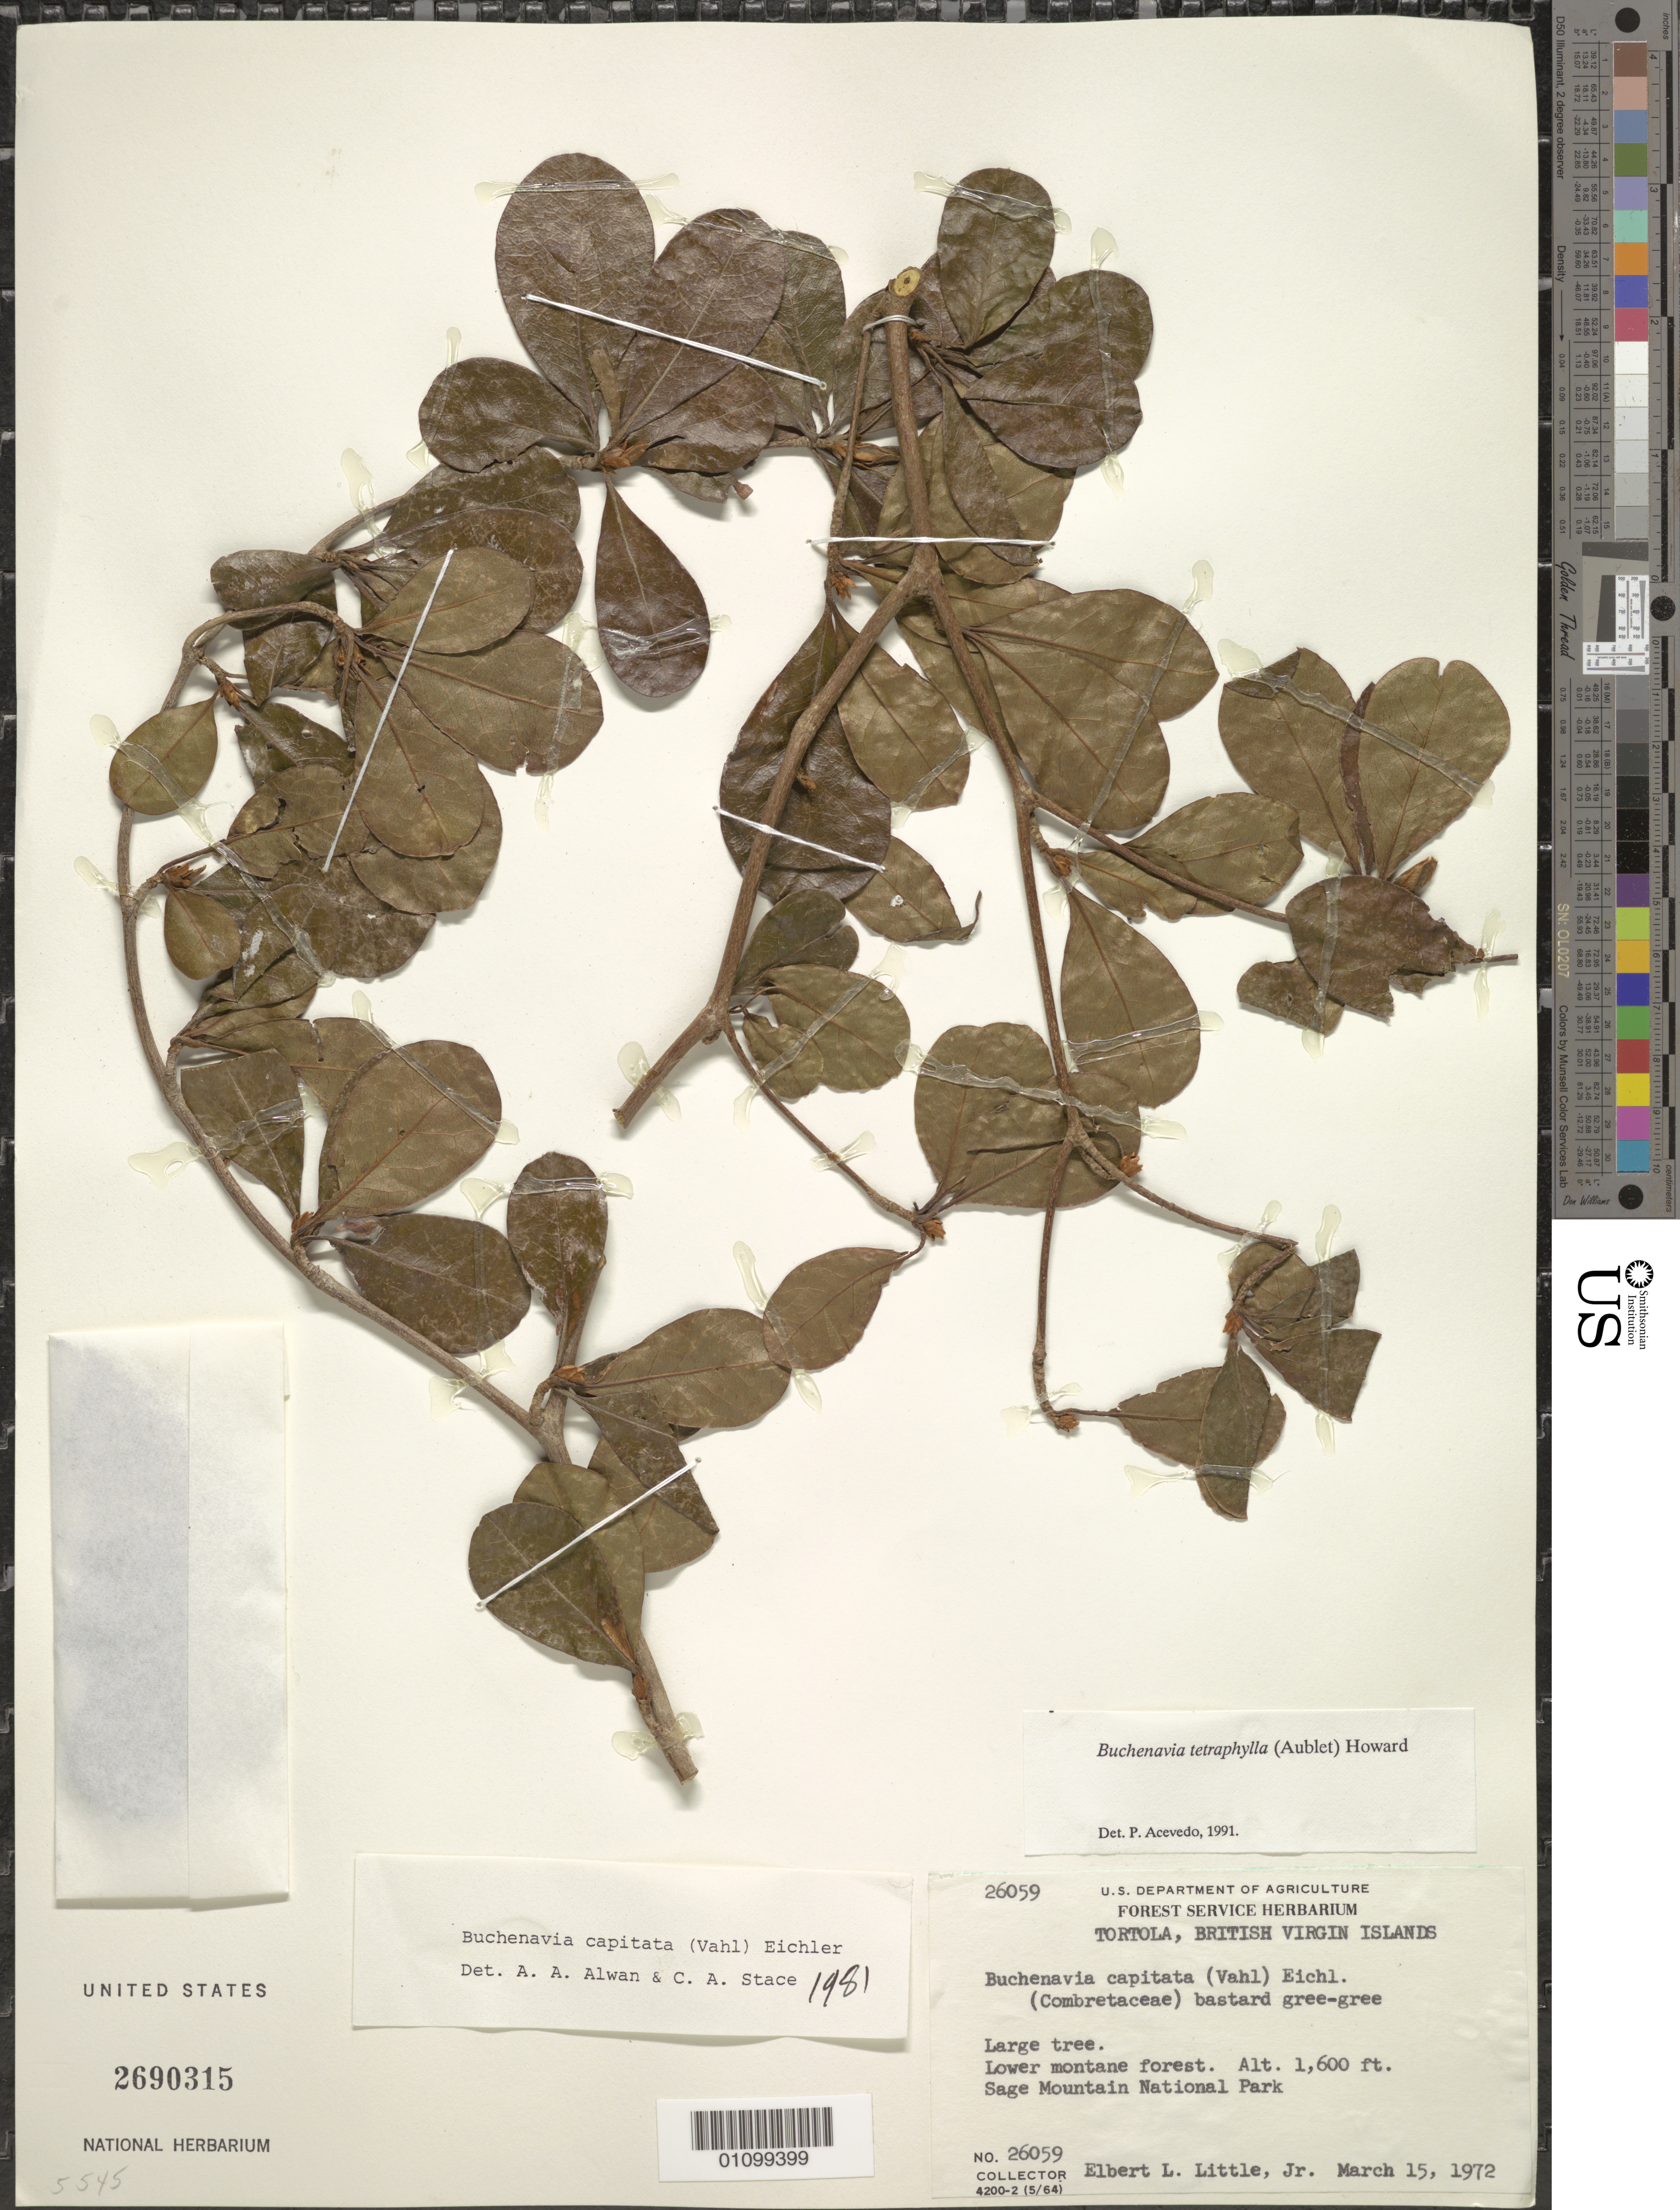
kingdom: Plantae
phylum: Tracheophyta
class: Magnoliopsida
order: Myrtales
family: Combretaceae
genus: Terminalia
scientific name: Terminalia tetraphylla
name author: (Aubl.) Gere & Boatwr.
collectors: E. L. Little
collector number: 26059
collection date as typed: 15 Mar 1972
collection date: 1972-03-15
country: British Virgin Islands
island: Tortola I.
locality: Lower montane forest. Sage Mountain National Park.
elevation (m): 488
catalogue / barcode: US 2690315